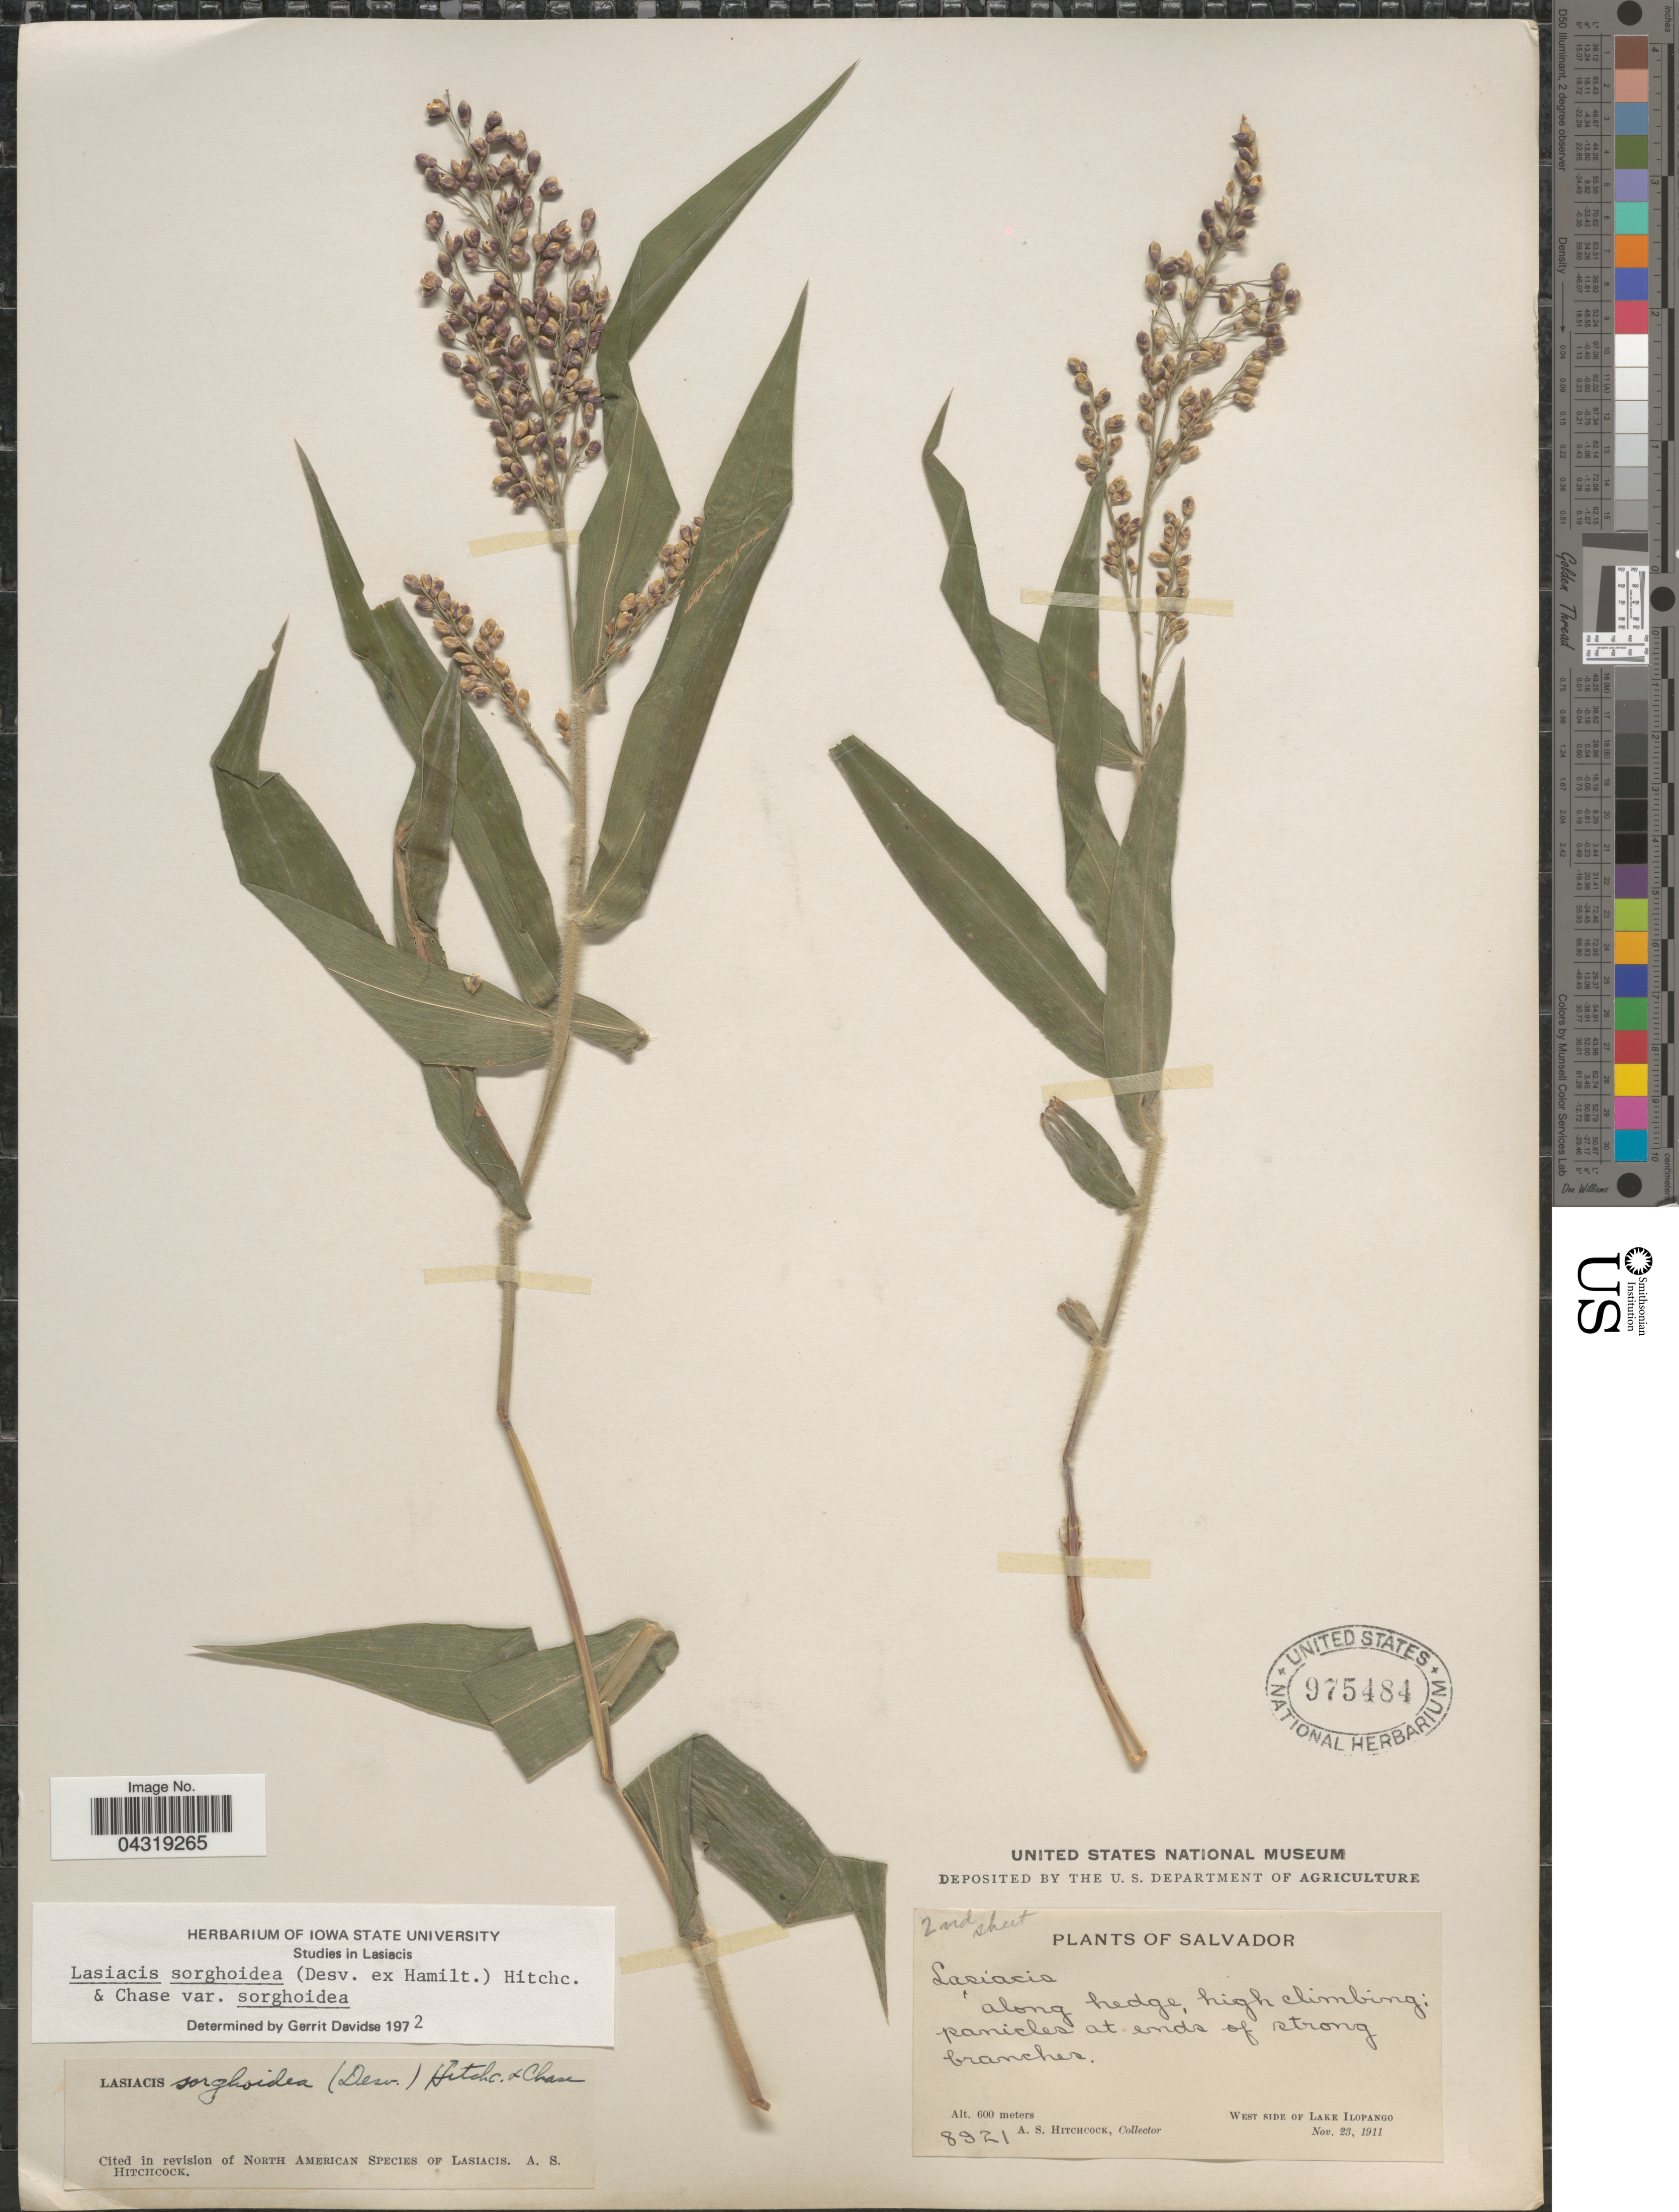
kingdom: Plantae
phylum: Tracheophyta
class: Liliopsida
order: Poales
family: Poaceae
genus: Lasiacis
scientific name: Lasiacis sorghoidea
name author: (Desv. ex Ham.) Hitchc. & Chase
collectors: A. S. Hitchcock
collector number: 8921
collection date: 1911-11-23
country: El Salvador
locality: West side of Lake Ilopango.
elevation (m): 600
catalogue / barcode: US 975484